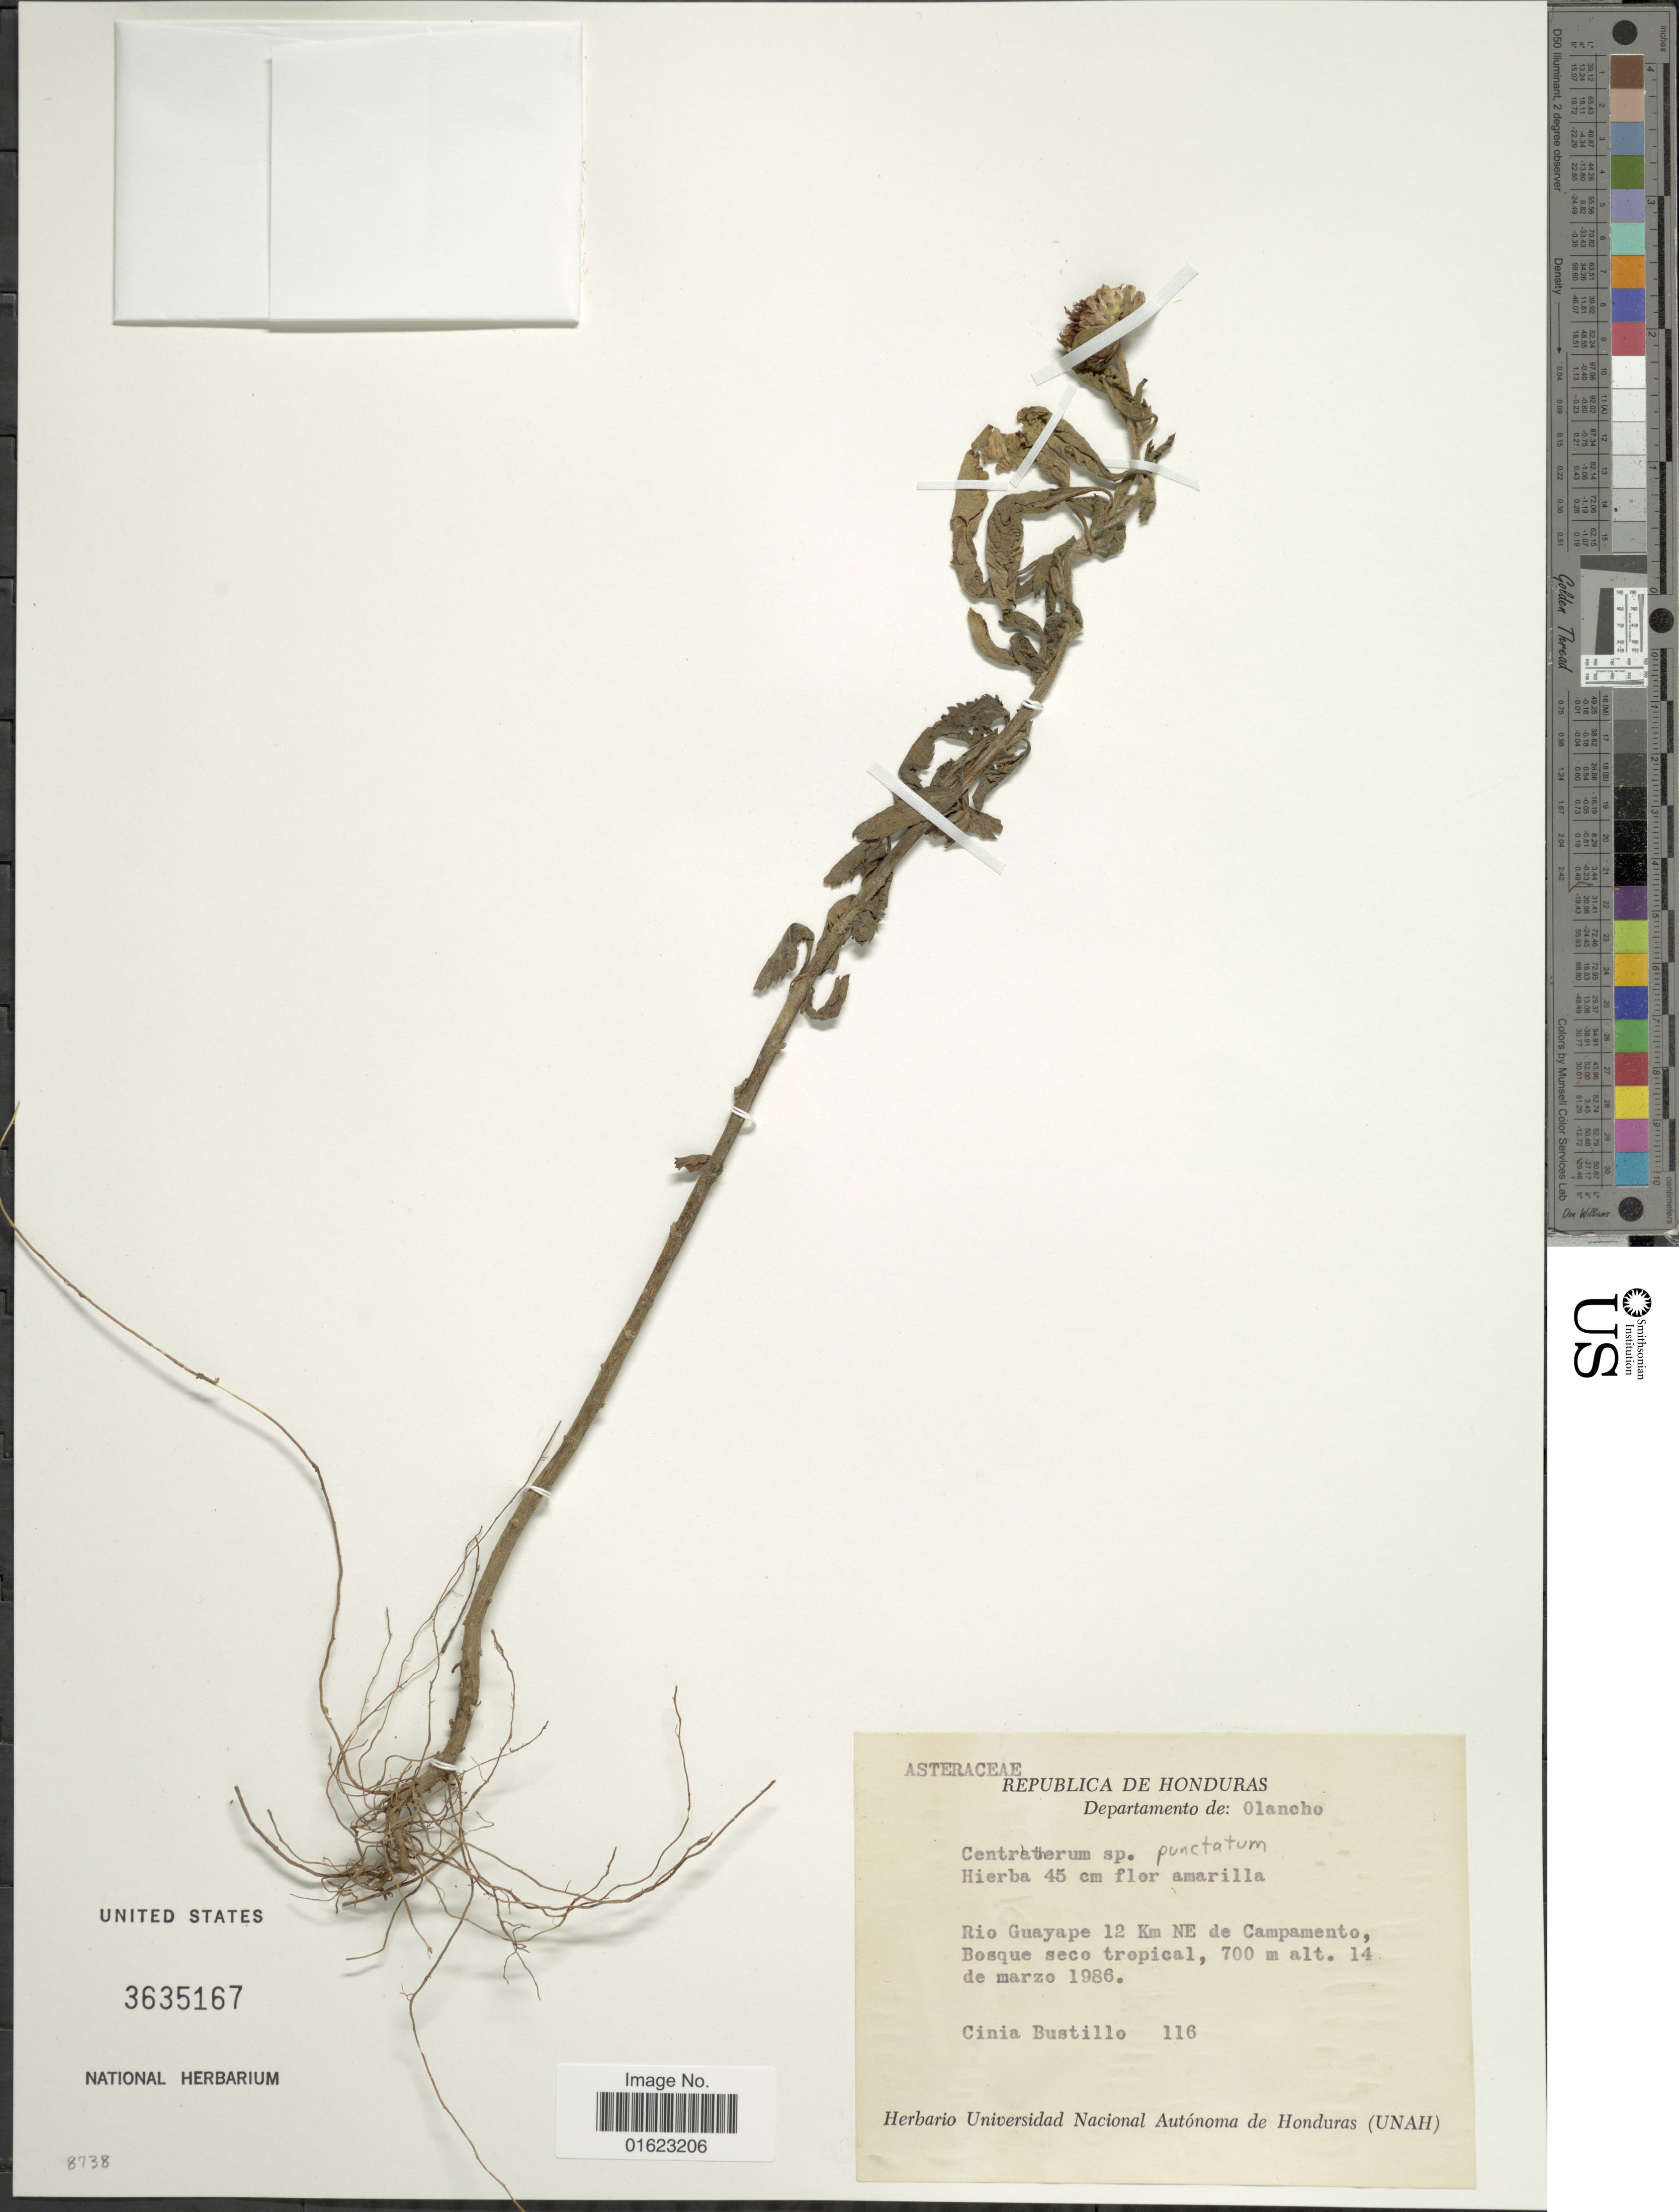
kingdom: Plantae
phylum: Tracheophyta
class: Magnoliopsida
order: Asterales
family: Asteraceae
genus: Centratherum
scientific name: Centratherum punctatum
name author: Cass.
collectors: C. Bustillo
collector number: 116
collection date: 1986-03-14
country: Honduras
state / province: Olancho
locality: Honduras, Departamento de: Olancho. Rio Guayape 12 Km NE de Campamento.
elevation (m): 700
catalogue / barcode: US 3635167